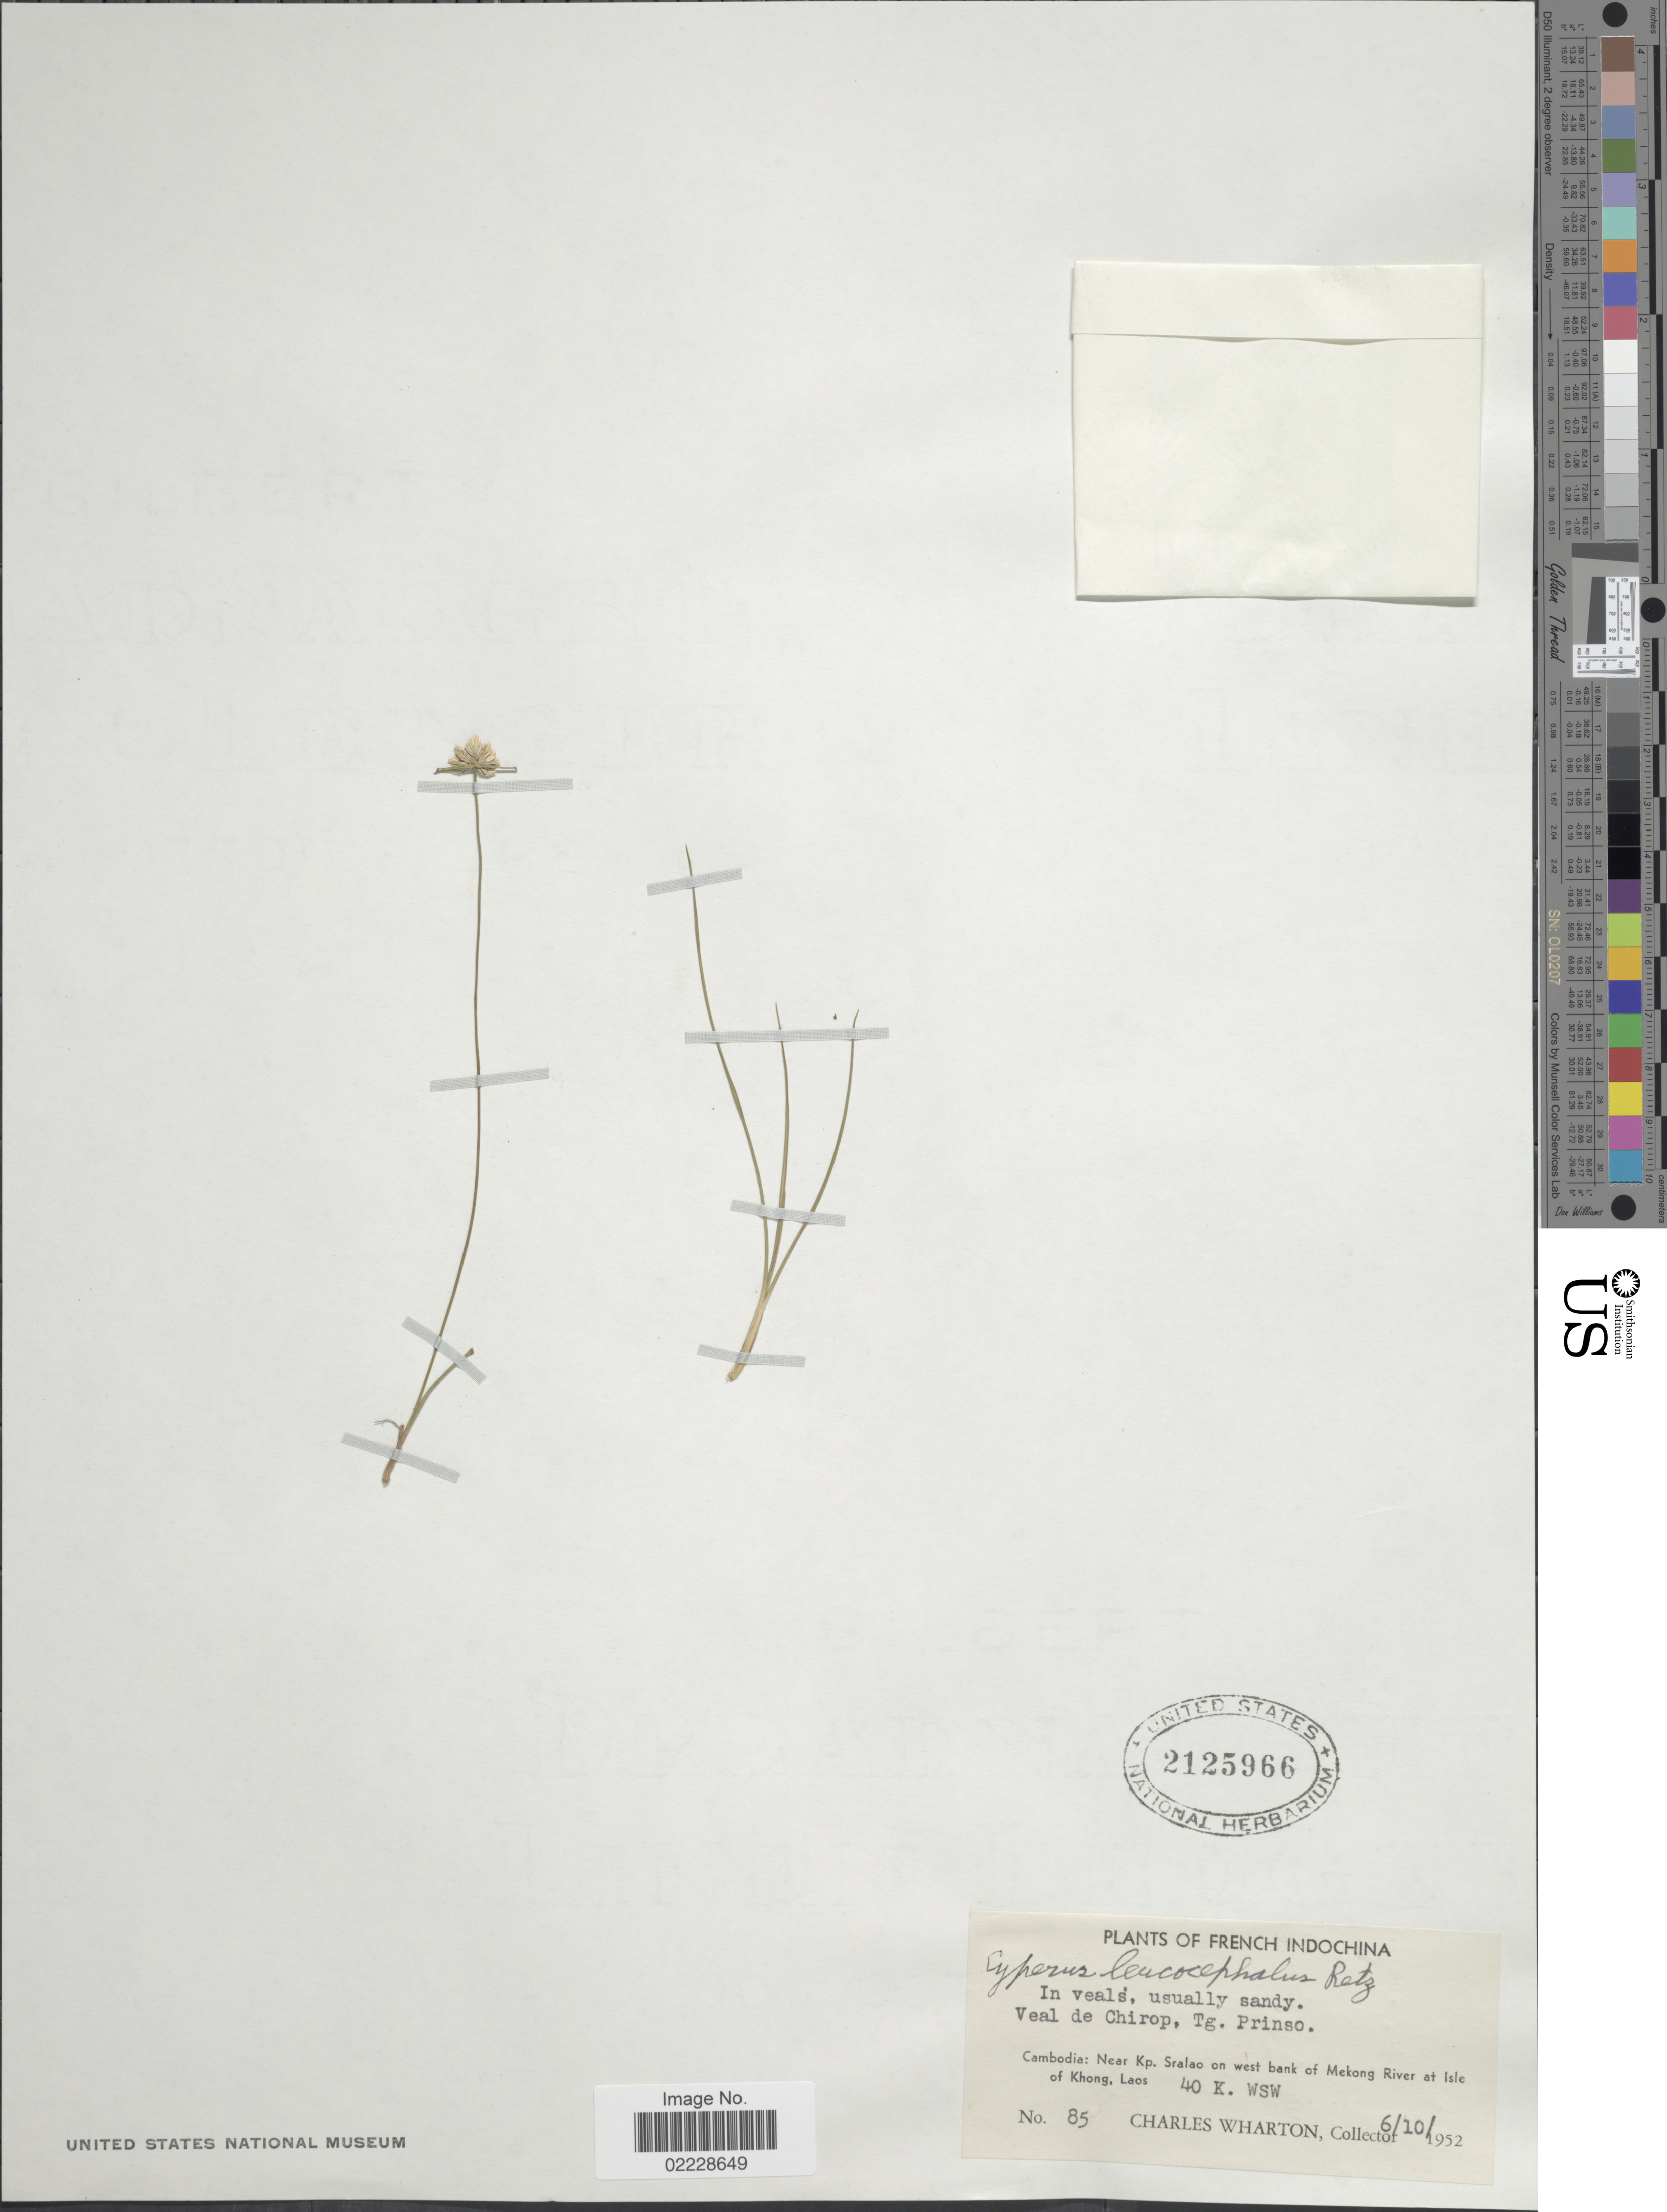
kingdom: Plantae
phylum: Tracheophyta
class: Liliopsida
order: Poales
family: Cyperaceae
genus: Cyperus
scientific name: Cyperus leucocephalus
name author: Retz.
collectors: C. Wharton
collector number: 85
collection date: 1952-10-06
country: Cambodia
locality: French Indochina. In veals, usuallu sandy, Veal de Chirop, Tg. Prinso. Near Kp. Sralao on west bank of Mekong River at Isle of Khong, Laos. 40 K. WSW.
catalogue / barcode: US 2125966